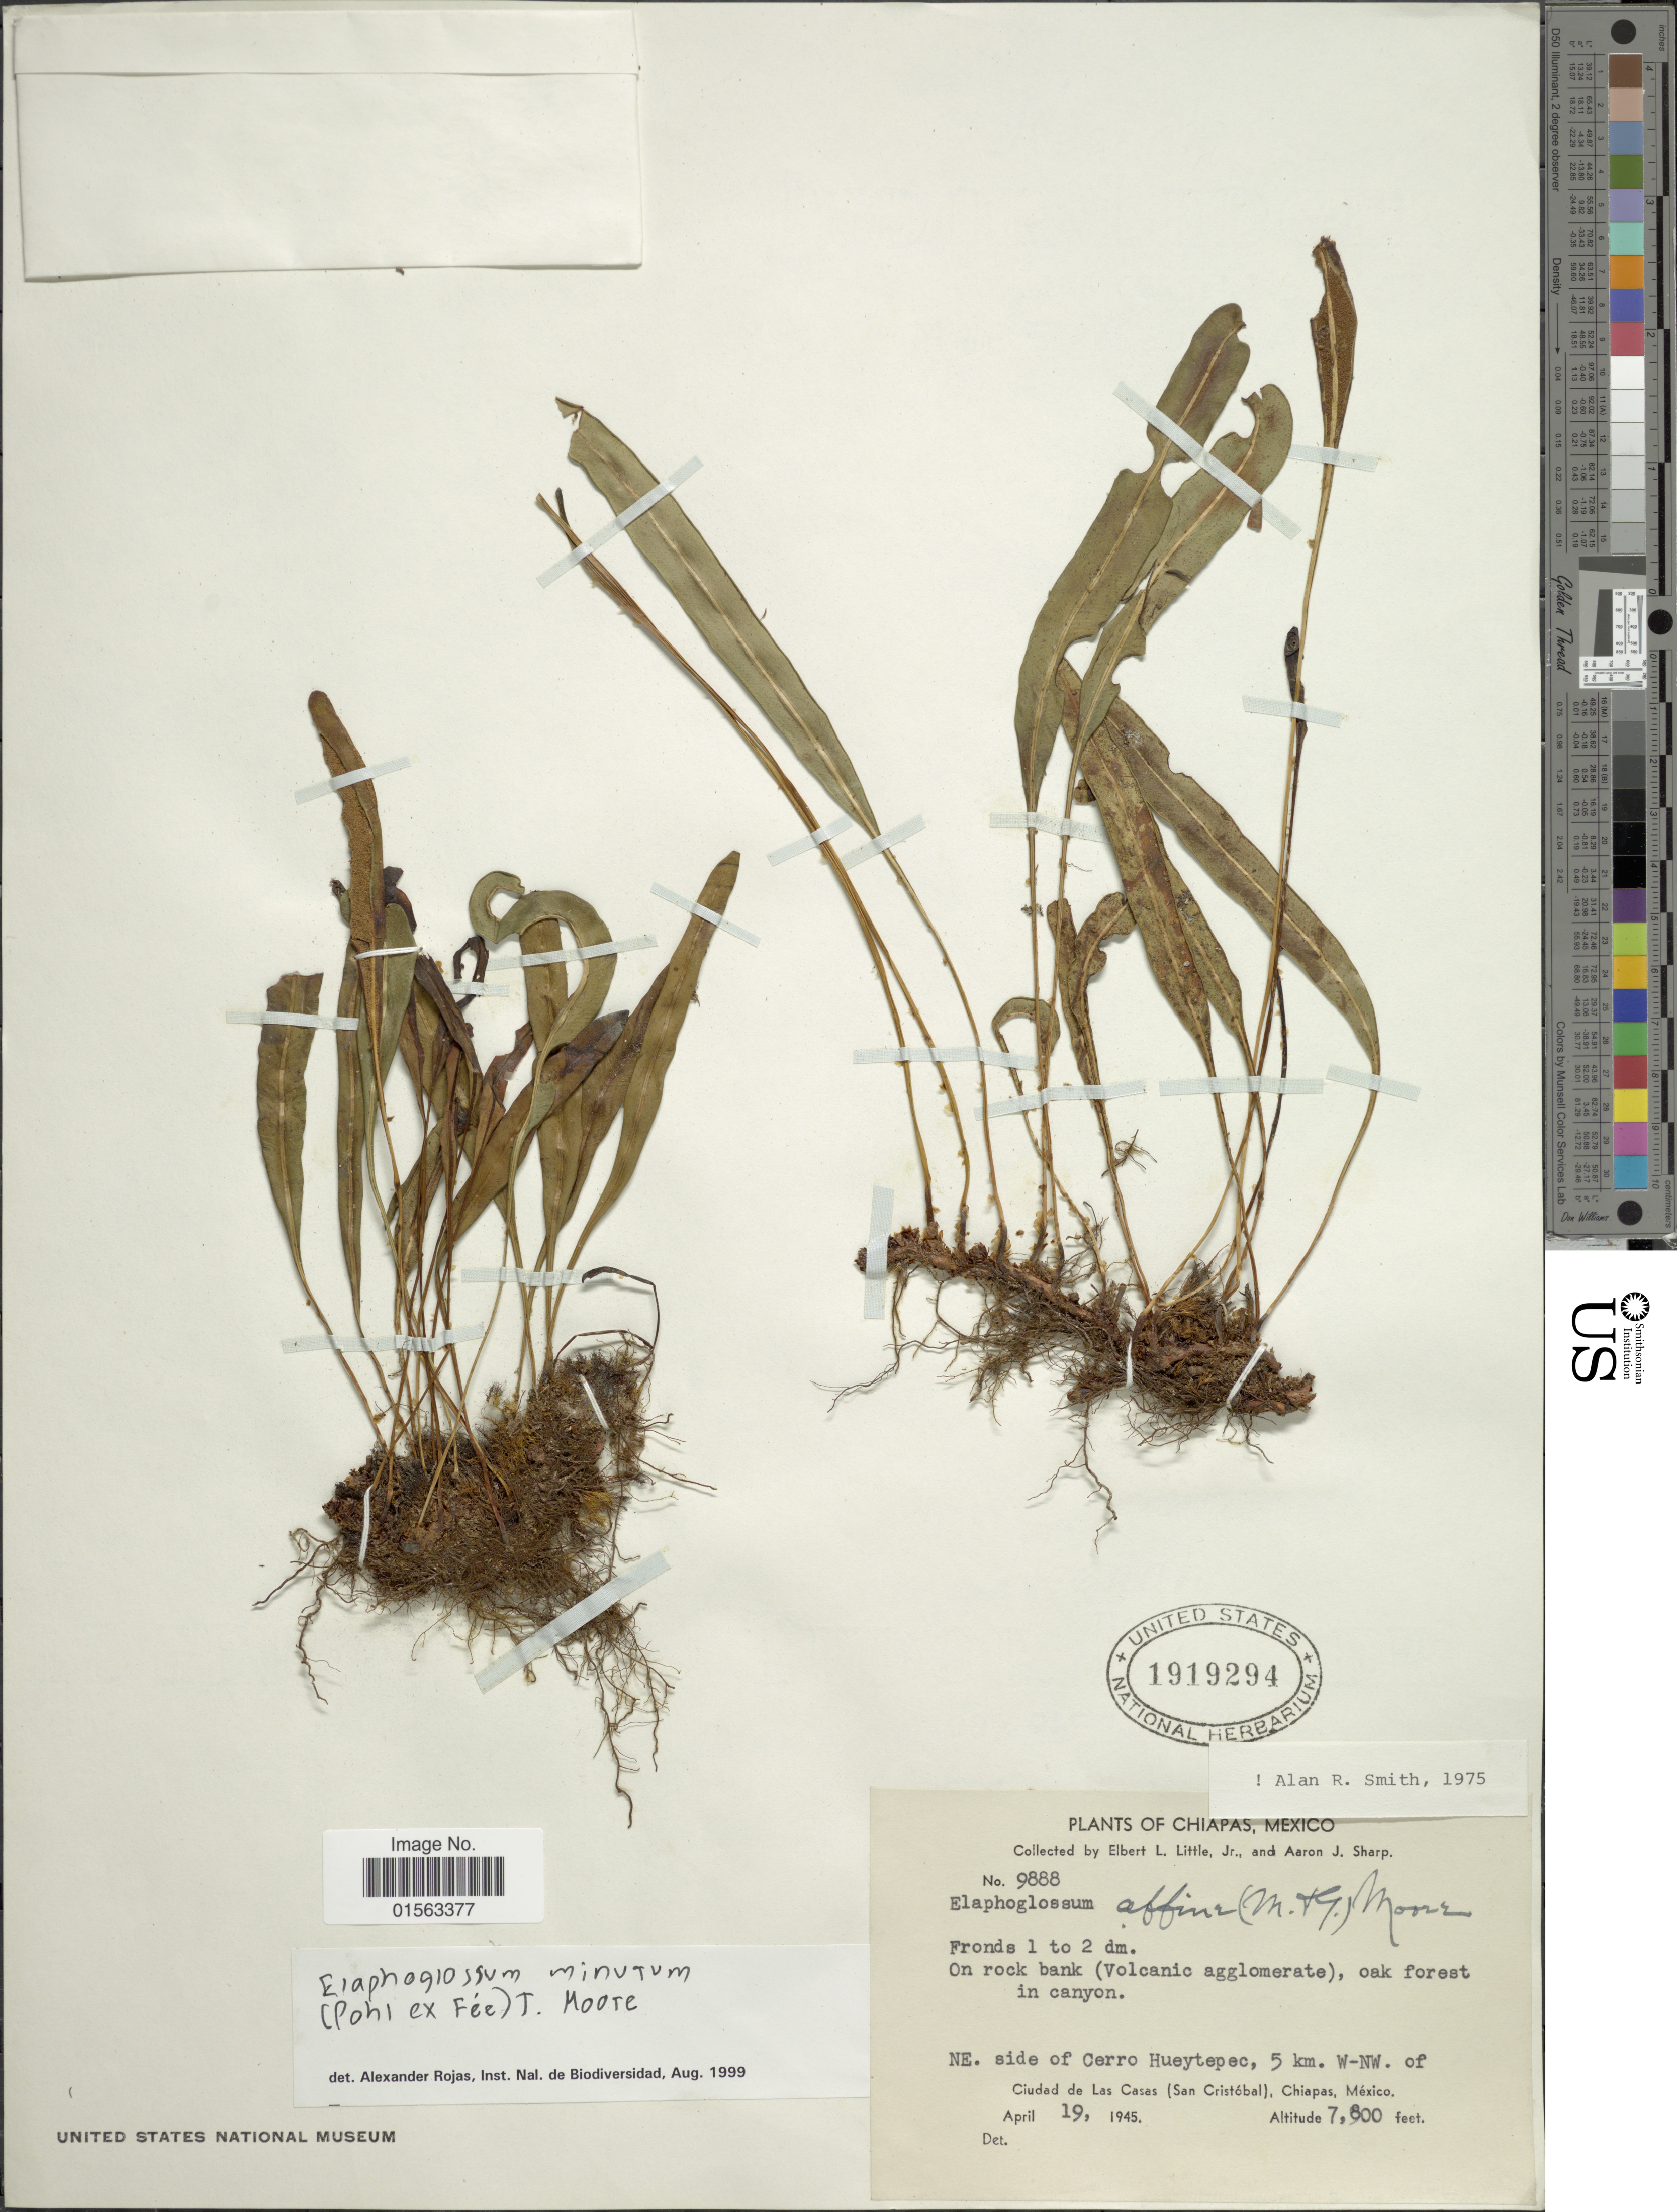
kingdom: Plantae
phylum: Tracheophyta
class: Polypodiopsida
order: Polypodiales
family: Dryopteridaceae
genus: Elaphoglossum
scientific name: Elaphoglossum affine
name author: (M. Martens & Galeotti) T. Moore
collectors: E. L. Little & Mrs A. J. Sharp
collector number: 9888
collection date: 1945-04-19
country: Mexico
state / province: Chiapas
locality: NE. side of Cerro Hueytepec, 5 km. W-NW of Ciudad de Las Casas (San Cristobal),Chiapas, Mexico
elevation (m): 2377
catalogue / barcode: US 1919294